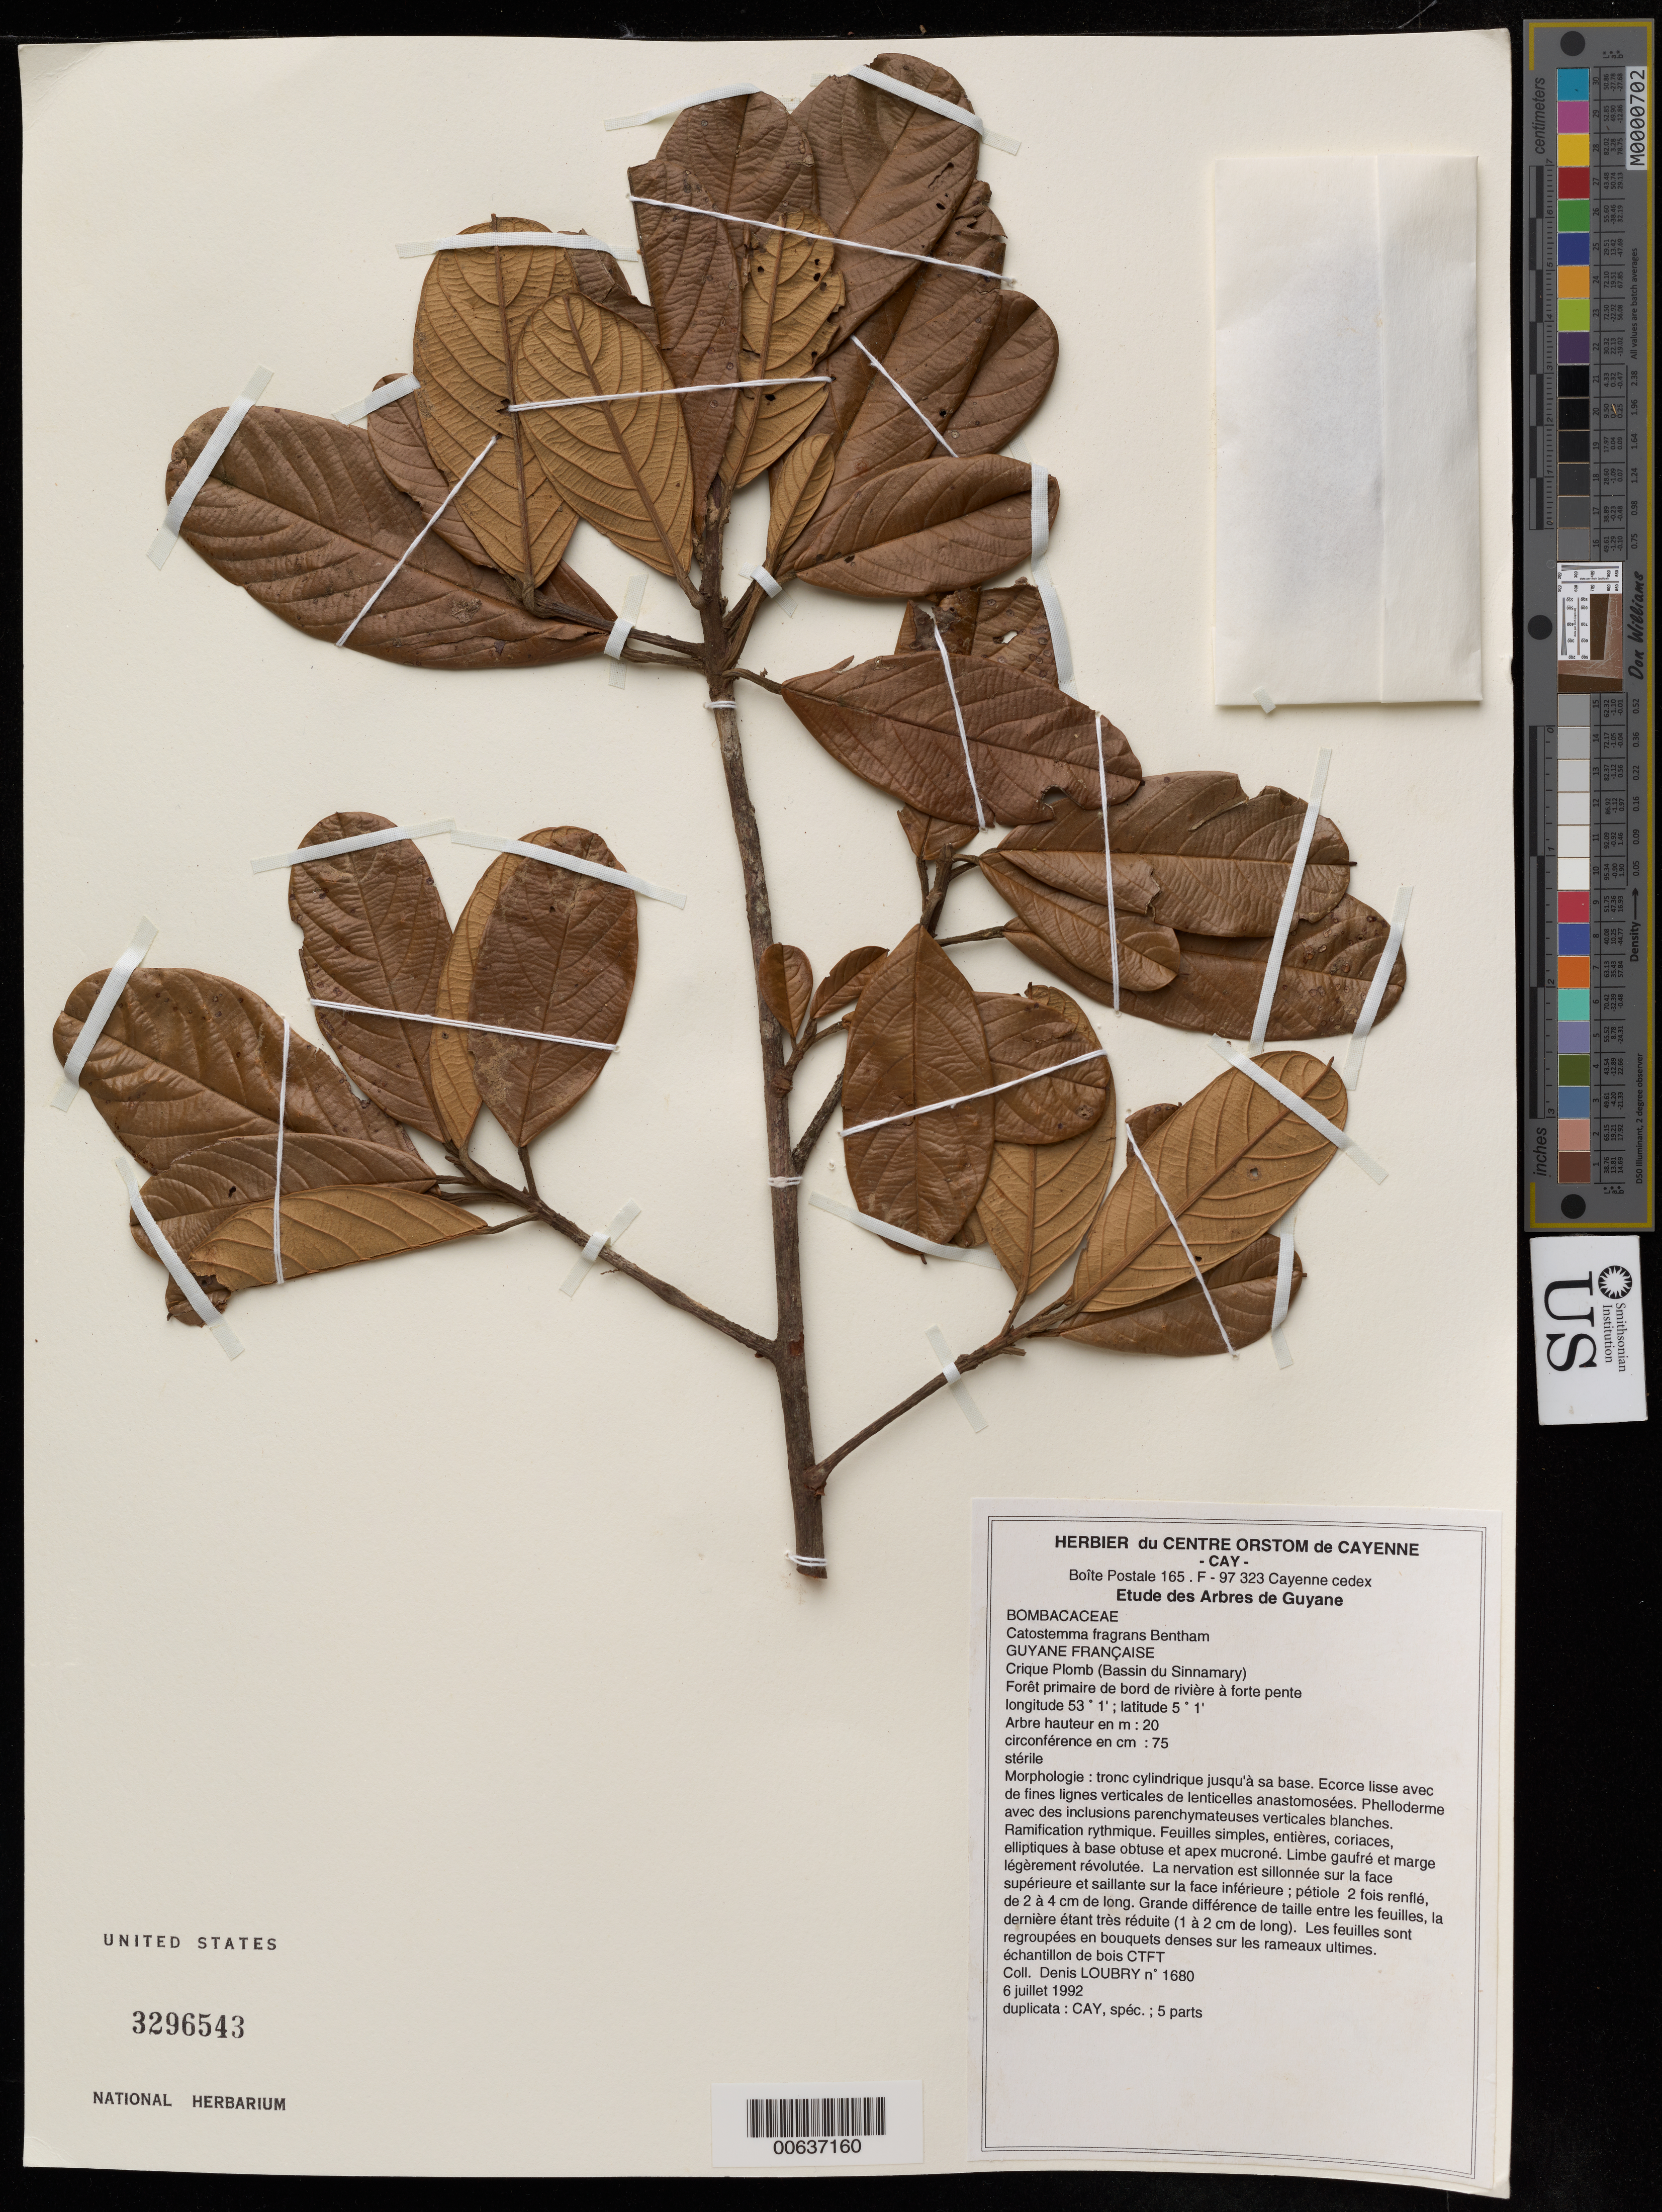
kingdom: Plantae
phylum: Tracheophyta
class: Magnoliopsida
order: Malvales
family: Malvaceae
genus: Catostemma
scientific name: Catostemma fragrans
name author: Benth.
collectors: D. Loubry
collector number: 1680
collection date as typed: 6-Jul-92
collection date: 1992-07-06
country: French Guiana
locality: Crique Plomb, Bassin du Sinnamary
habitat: Foret primaire de bord de rivere a forte pente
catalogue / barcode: US 3296543